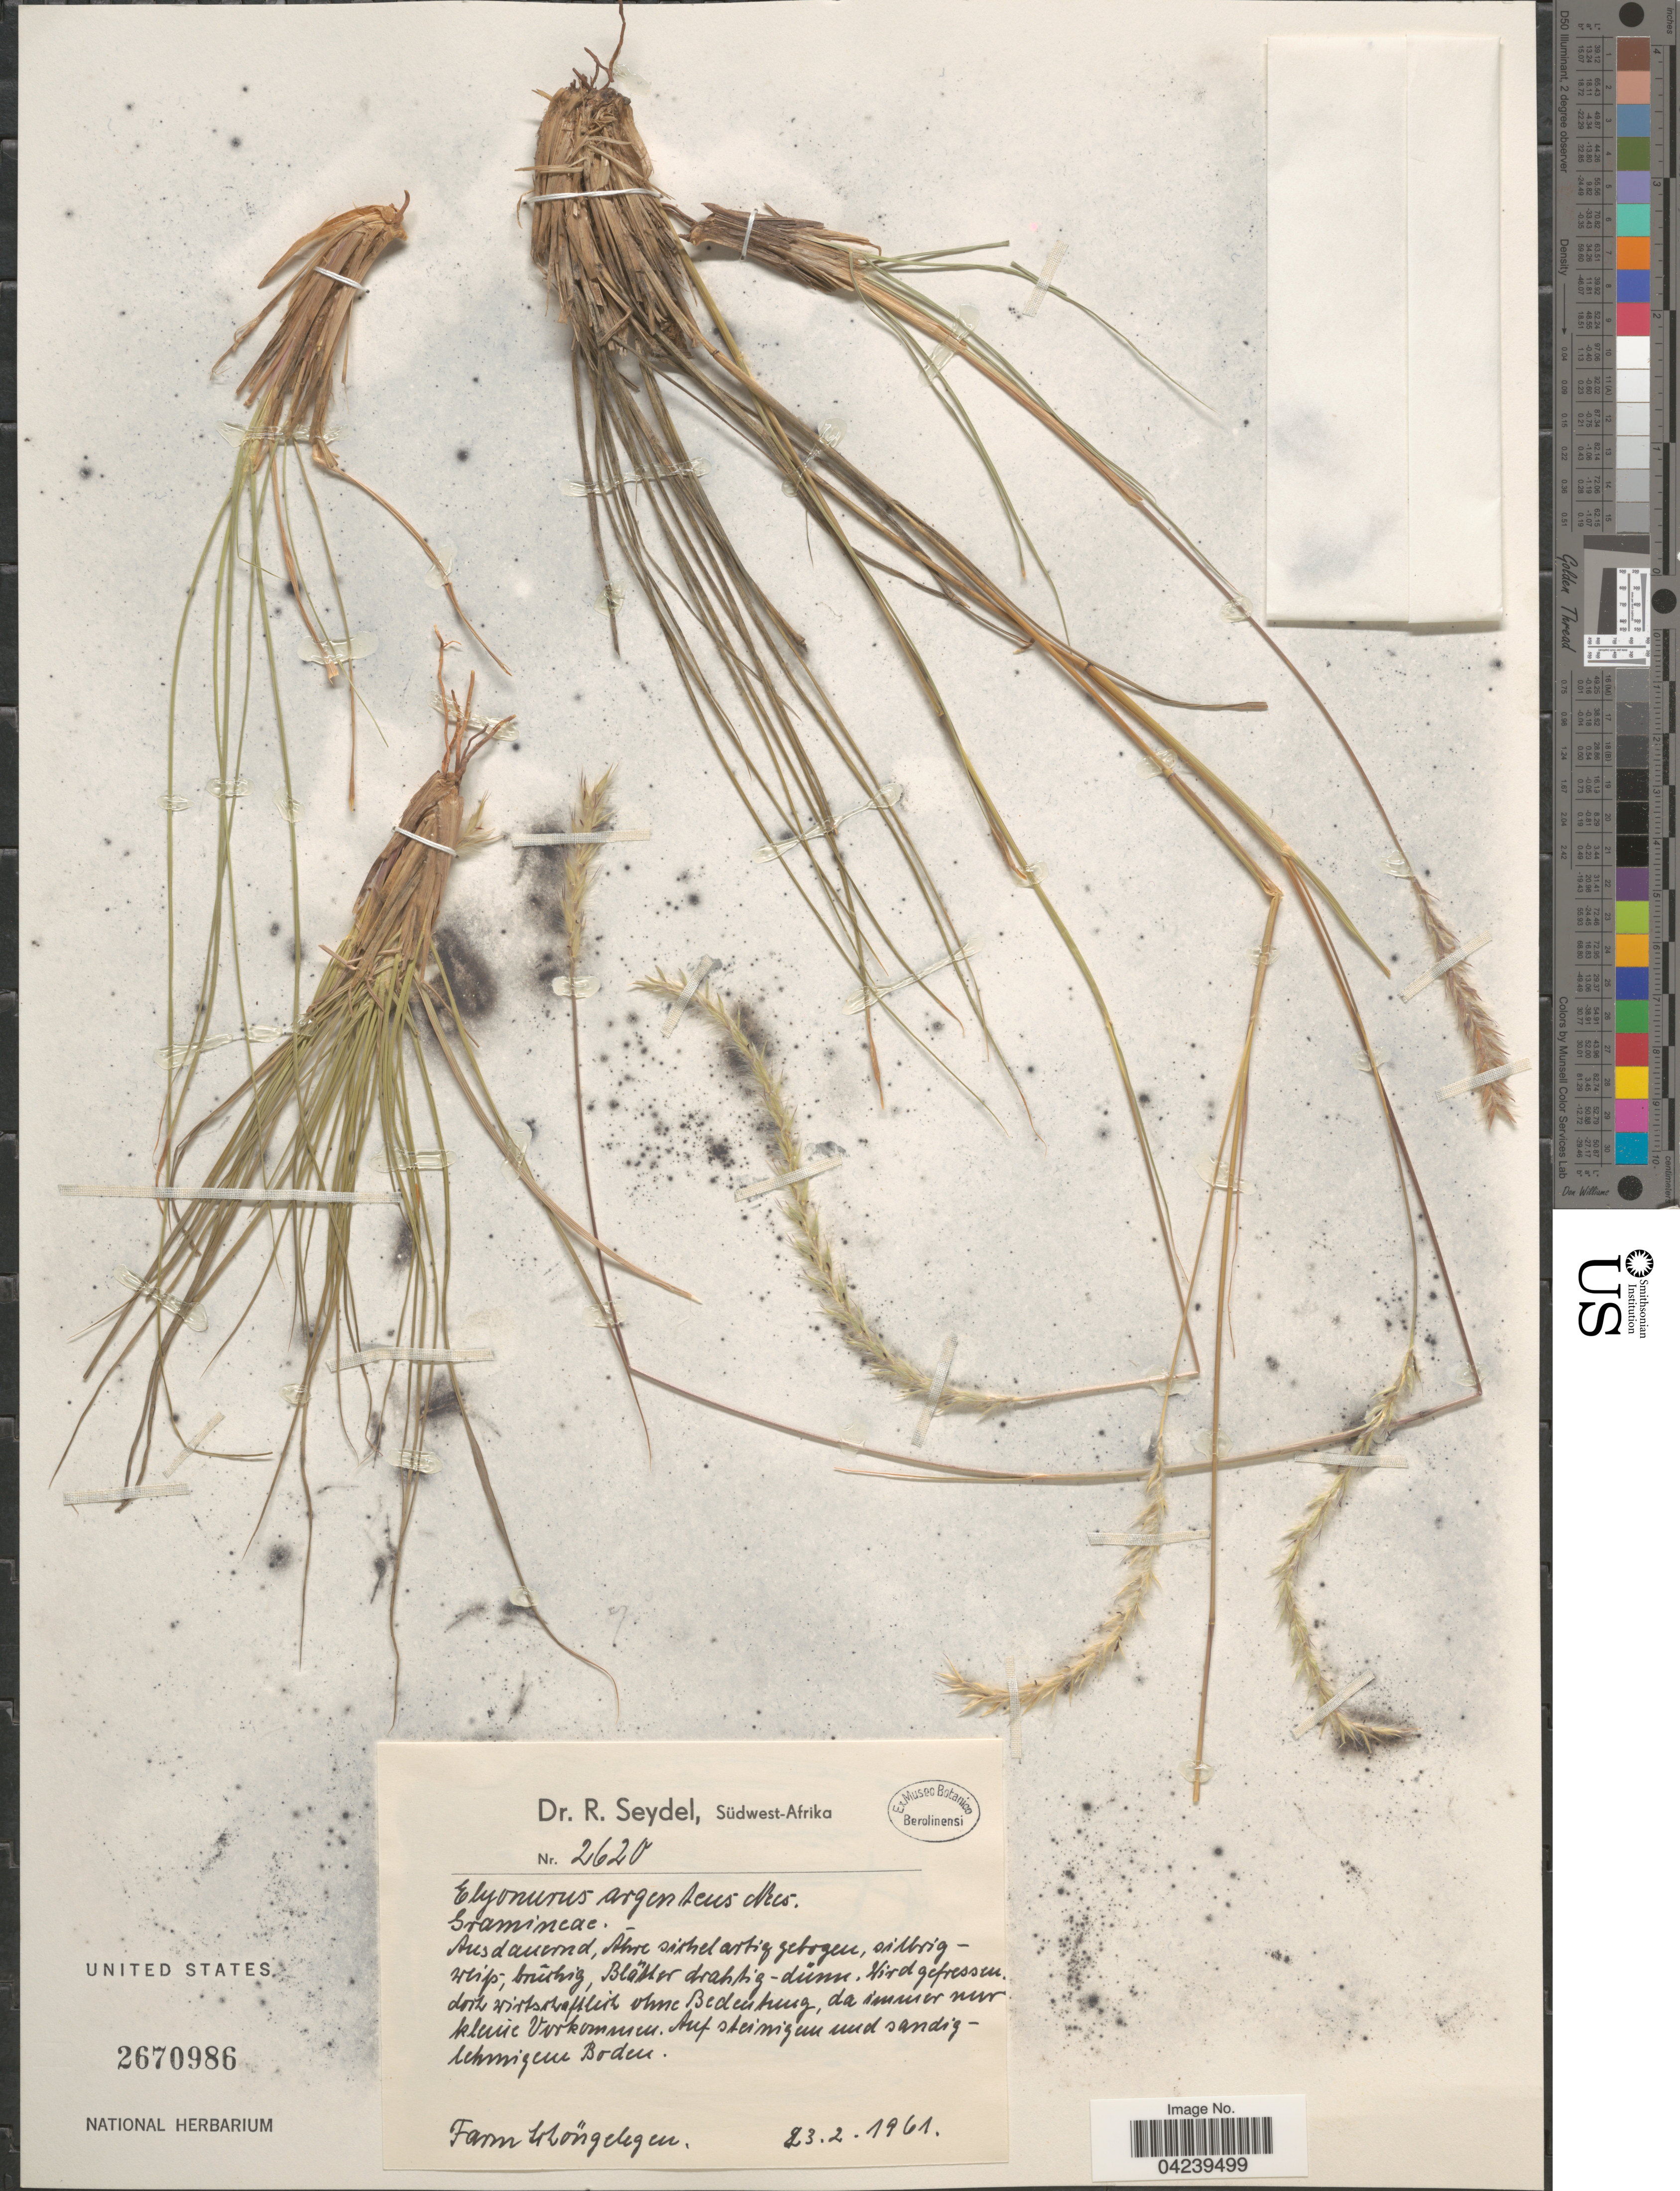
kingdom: Plantae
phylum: Tracheophyta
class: Liliopsida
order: Poales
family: Poaceae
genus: Elionurus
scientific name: Elionurus muticus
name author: (Spreng.) Kuntze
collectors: R. Seydel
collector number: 2620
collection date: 1961-02-23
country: Namibia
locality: Südwest-Afrika.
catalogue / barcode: US 2670986